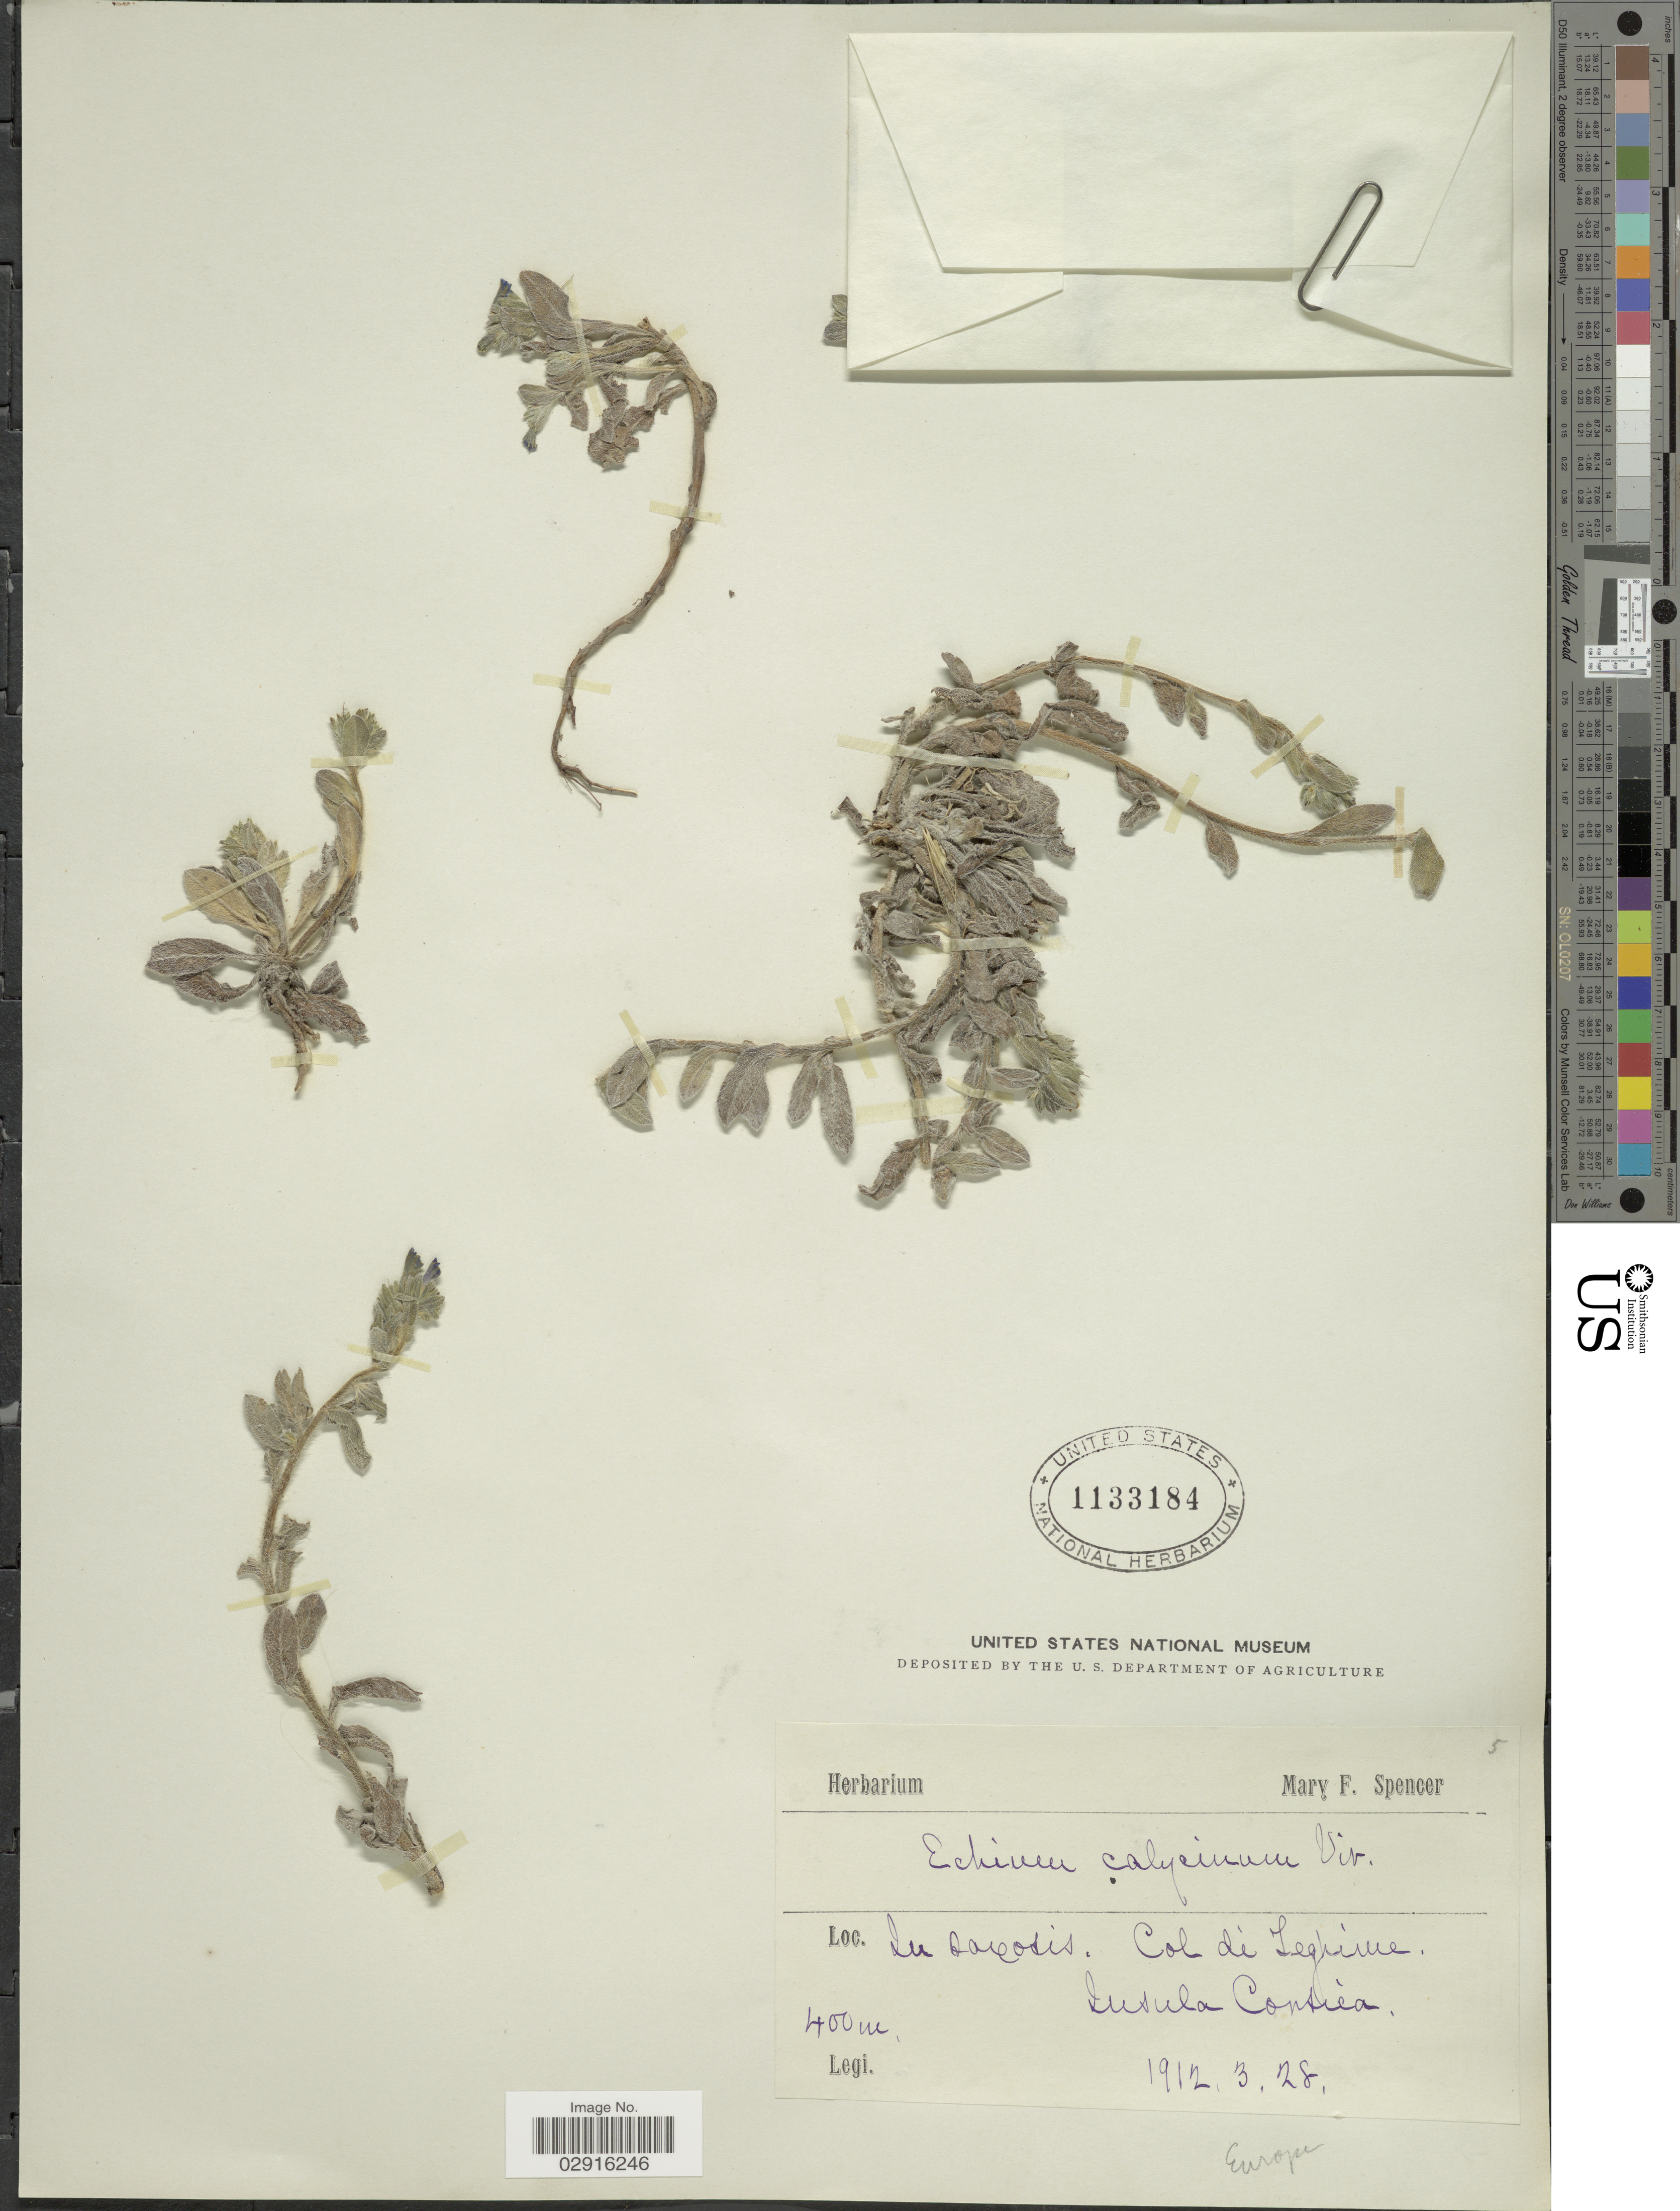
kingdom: Plantae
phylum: Tracheophyta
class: Magnoliopsida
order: Boraginales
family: Boraginaceae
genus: Echium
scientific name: Echium calycinum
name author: Viv.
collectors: M. A. H. Spencer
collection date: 1912-03-28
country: France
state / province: Corsica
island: Corse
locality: In saxosis. Col de Leghirue [interpreted]. Insula Corsica.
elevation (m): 400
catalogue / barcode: US 1133184